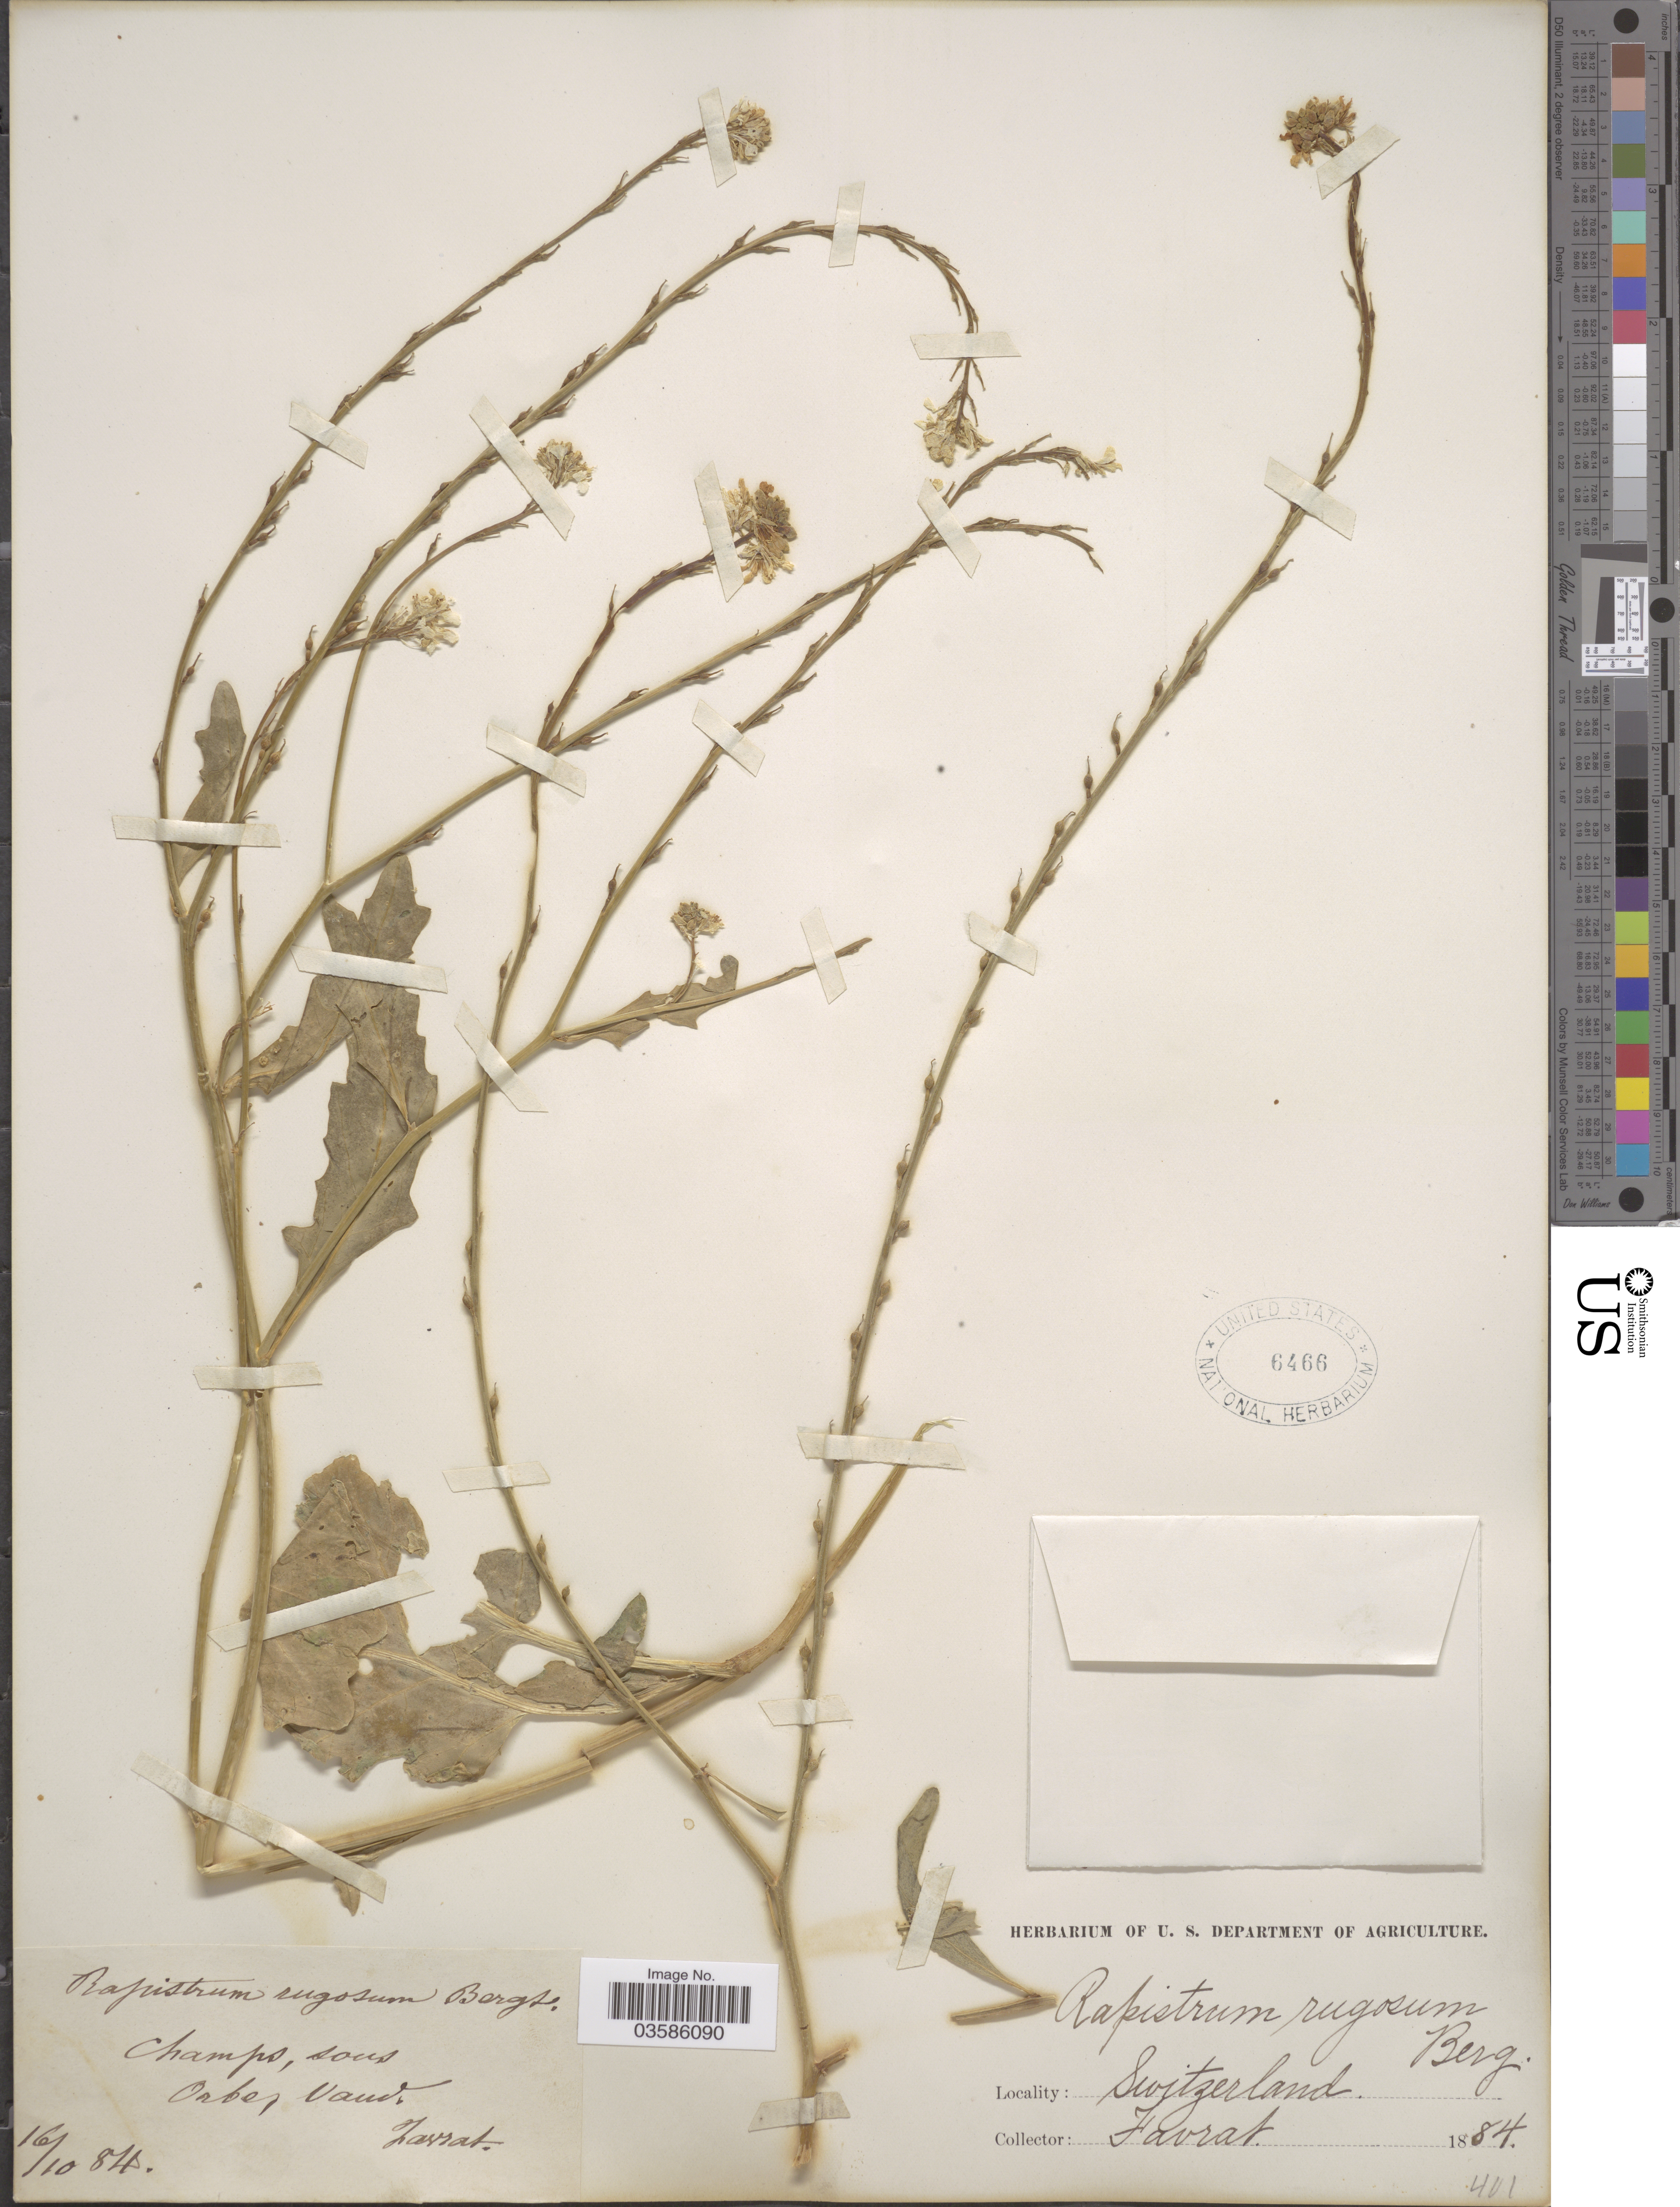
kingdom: Plantae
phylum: Tracheophyta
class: Magnoliopsida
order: Brassicales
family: Brassicaceae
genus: Rapistrum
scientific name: Rapistrum rugosum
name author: (L.) All.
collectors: L. Favrat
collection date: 1884-10-16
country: Switzerland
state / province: Vaud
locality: Champs, sous Orber Vaud.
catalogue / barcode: US 6466